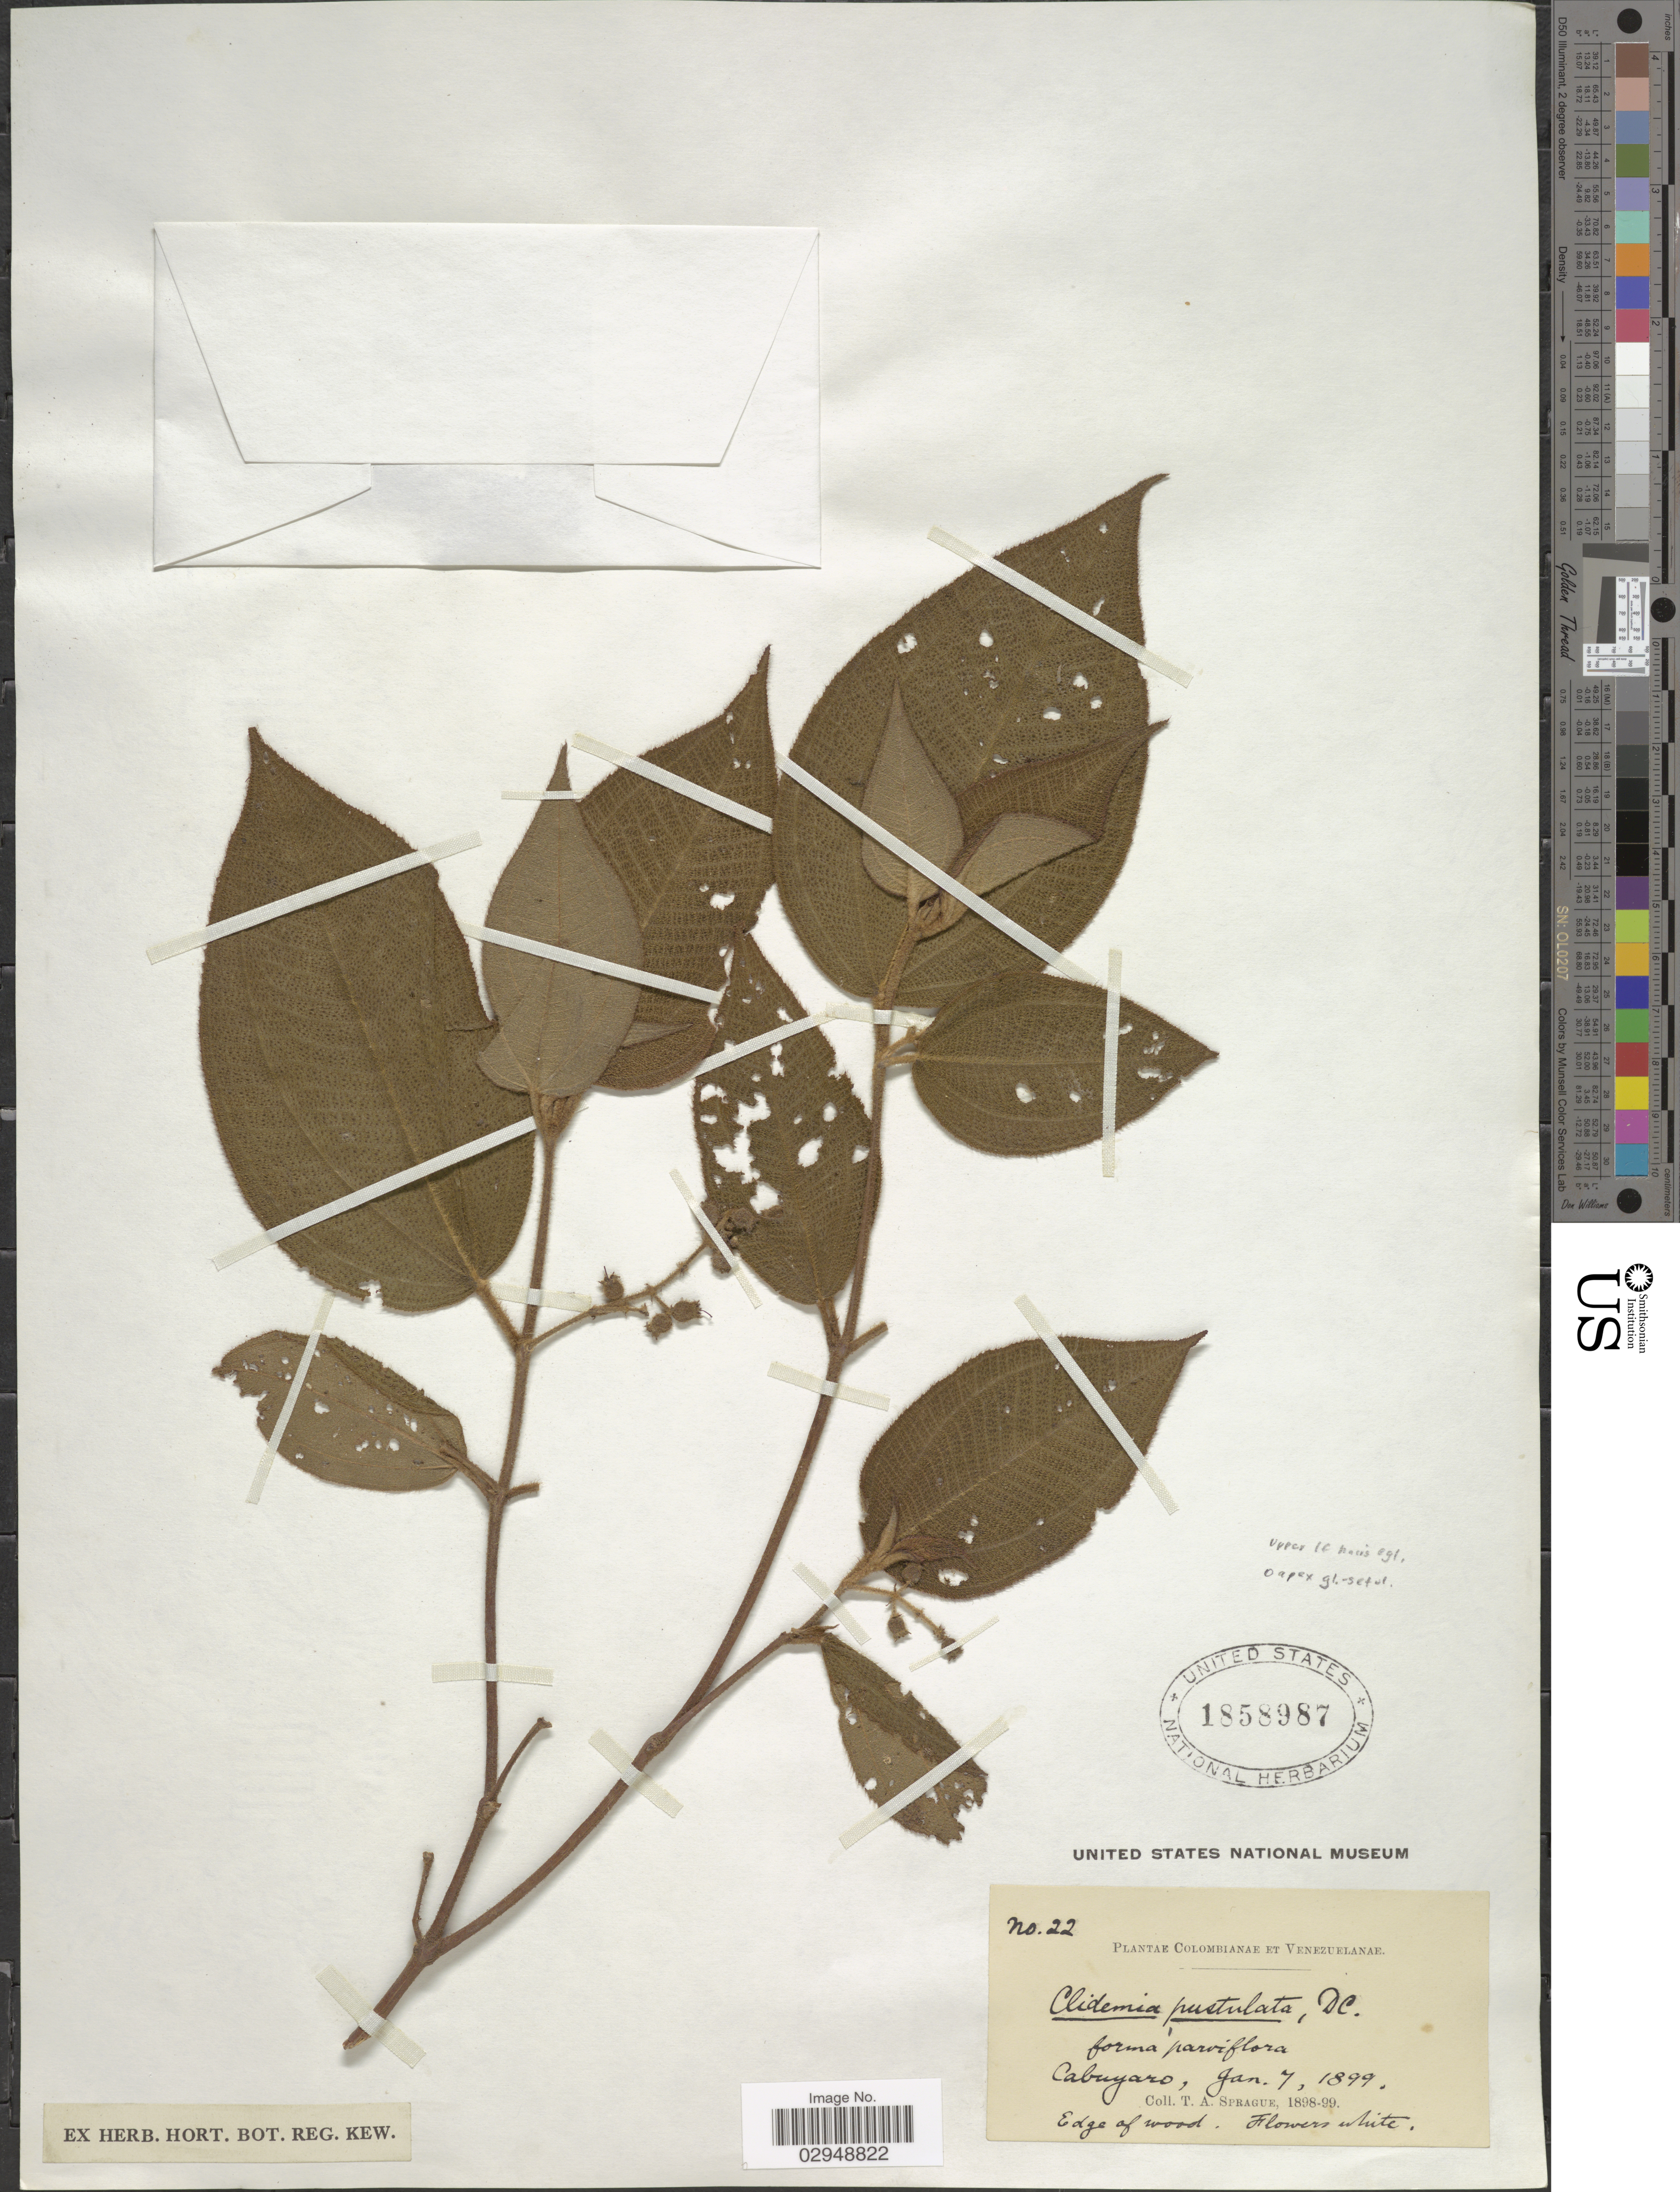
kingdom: Plantae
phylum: Tracheophyta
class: Magnoliopsida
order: Myrtales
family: Melastomataceae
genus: Clidemia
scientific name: Clidemia capitellata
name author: (Bonpl.) D. Don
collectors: T. A. Sprague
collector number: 22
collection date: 1899-01-07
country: Colombia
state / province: Meta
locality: Colombianae et Venezuelanae. Cabuyaro.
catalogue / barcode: US 1858987